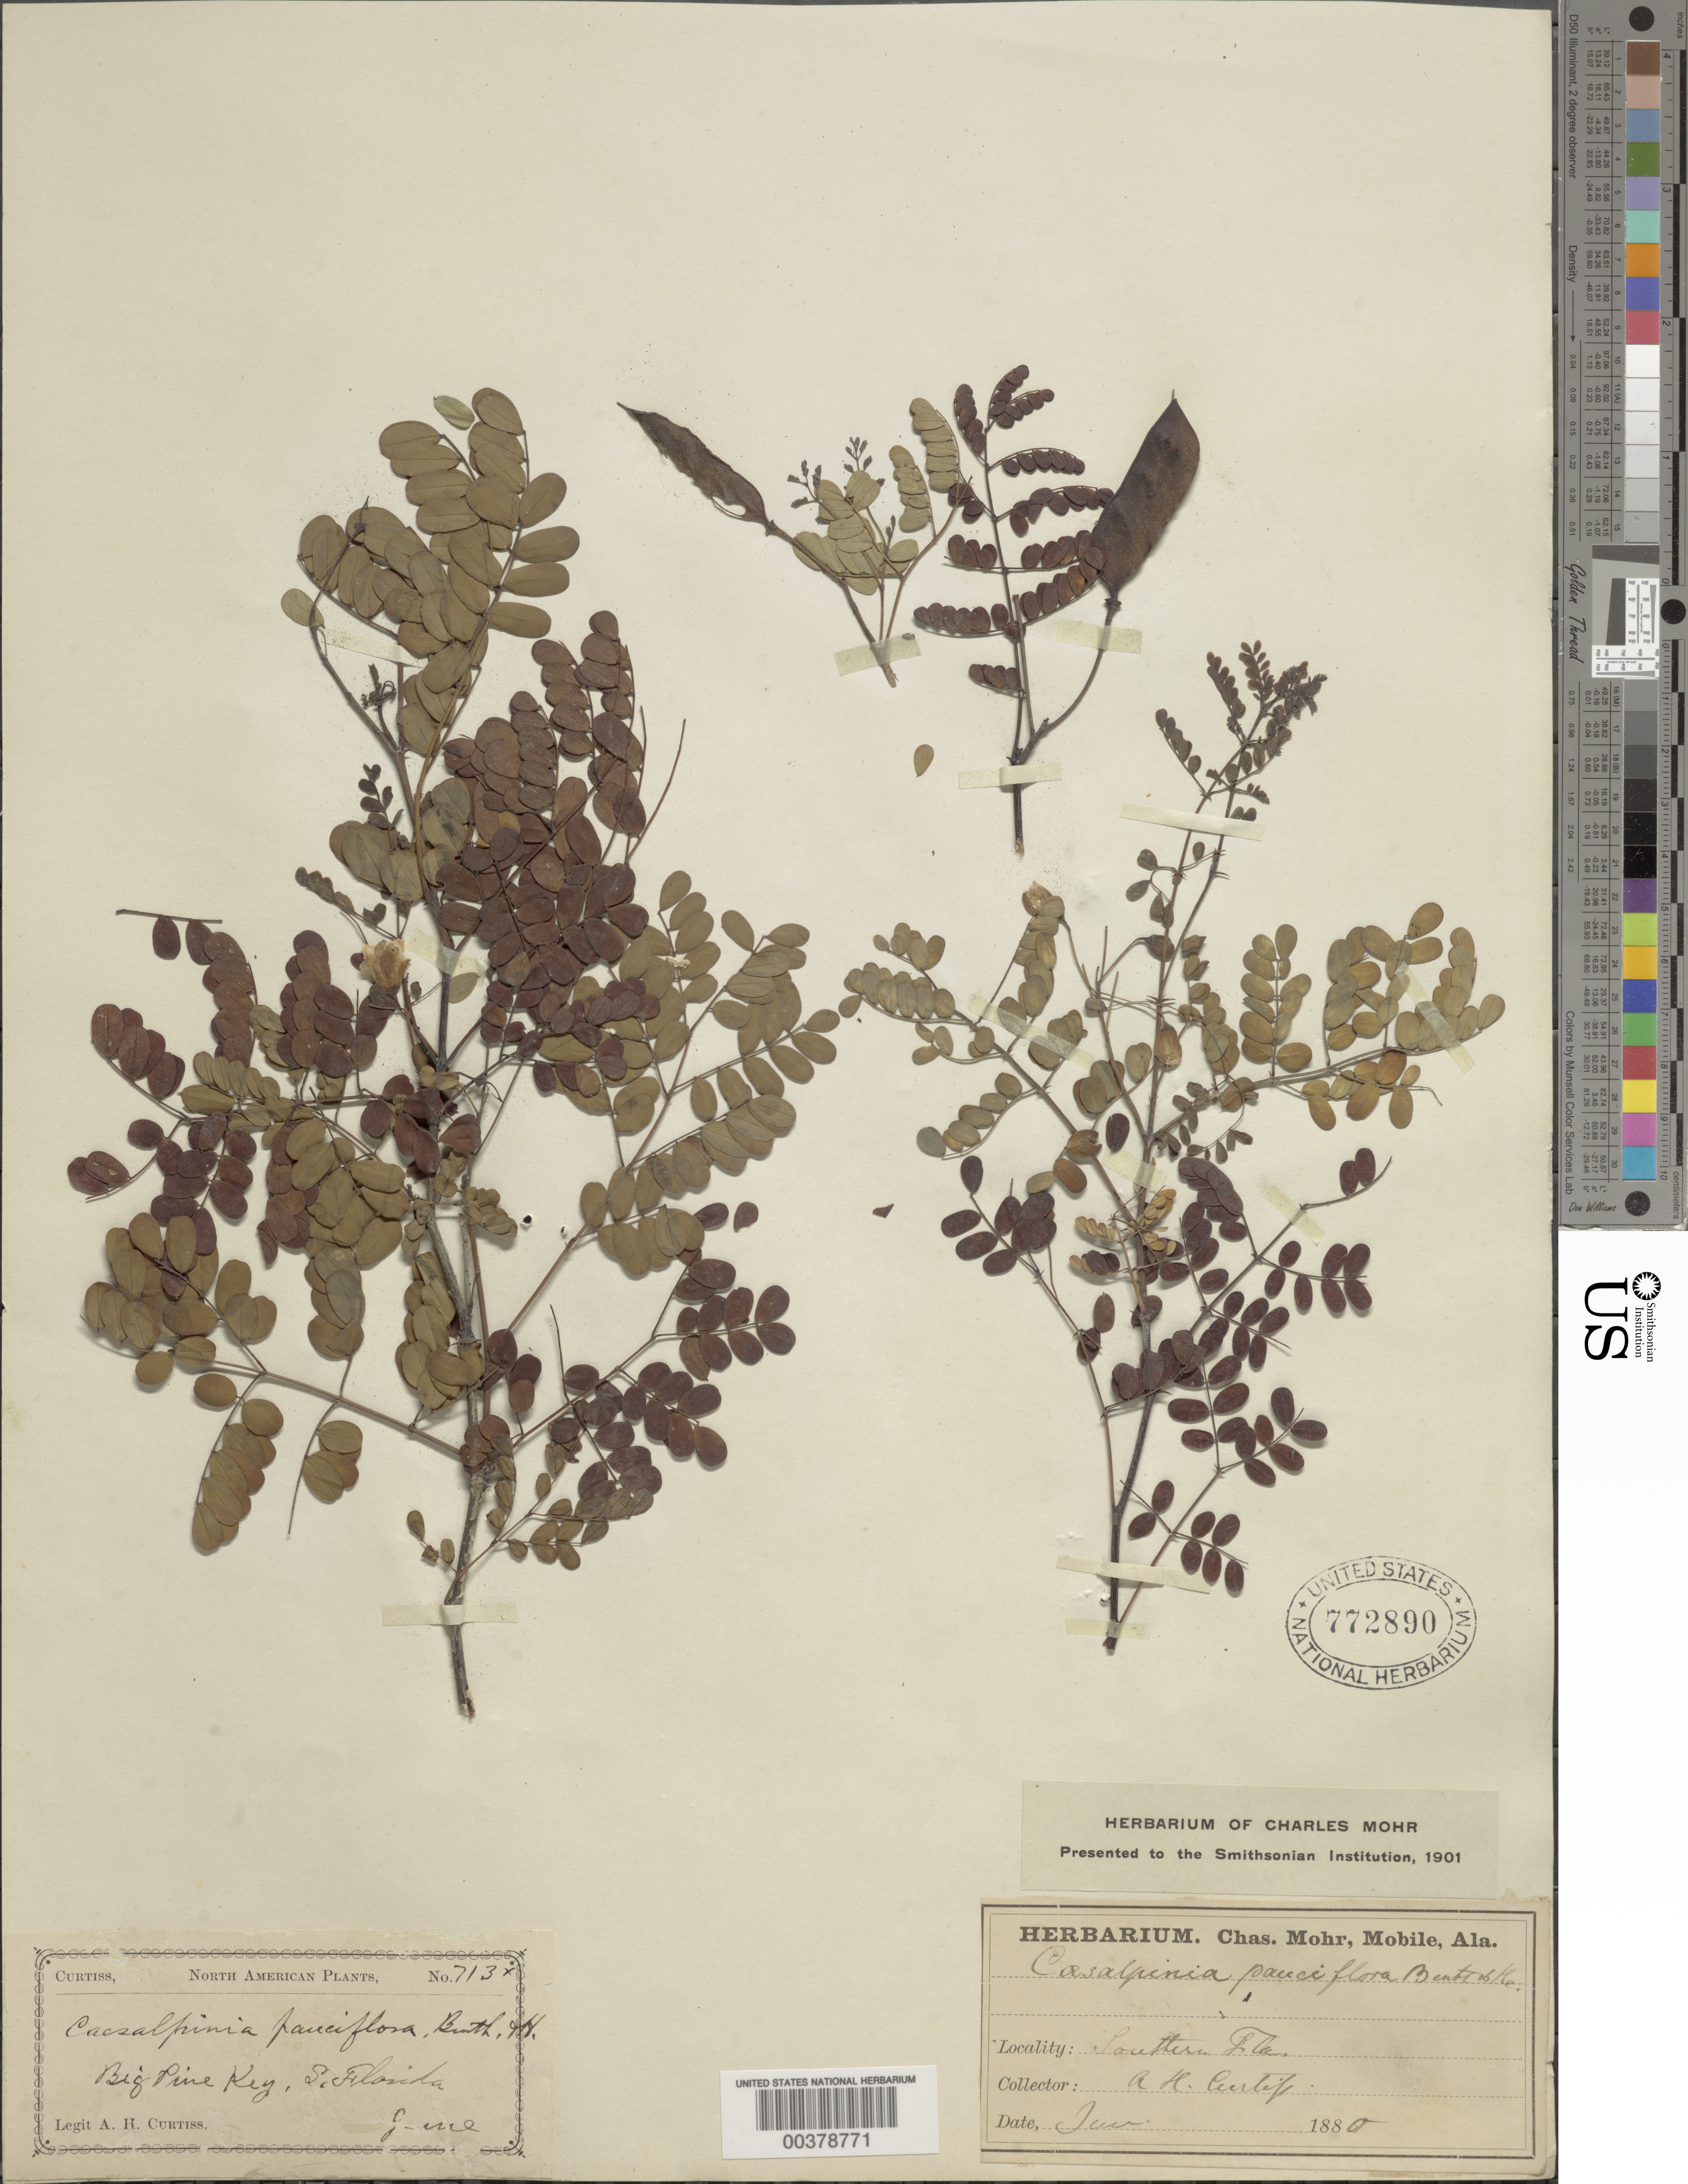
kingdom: Plantae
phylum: Tracheophyta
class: Magnoliopsida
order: Fabales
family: Fabaceae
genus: Denisophytum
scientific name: Denisophytum pauciflorum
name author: (Griseb.) Gagnon & G.P. Lewis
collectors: A. H. Curtiss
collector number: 713*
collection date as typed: Jun 1880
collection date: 1880-06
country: United States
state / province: Florida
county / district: Monroe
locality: Big pine key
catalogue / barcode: US 772890